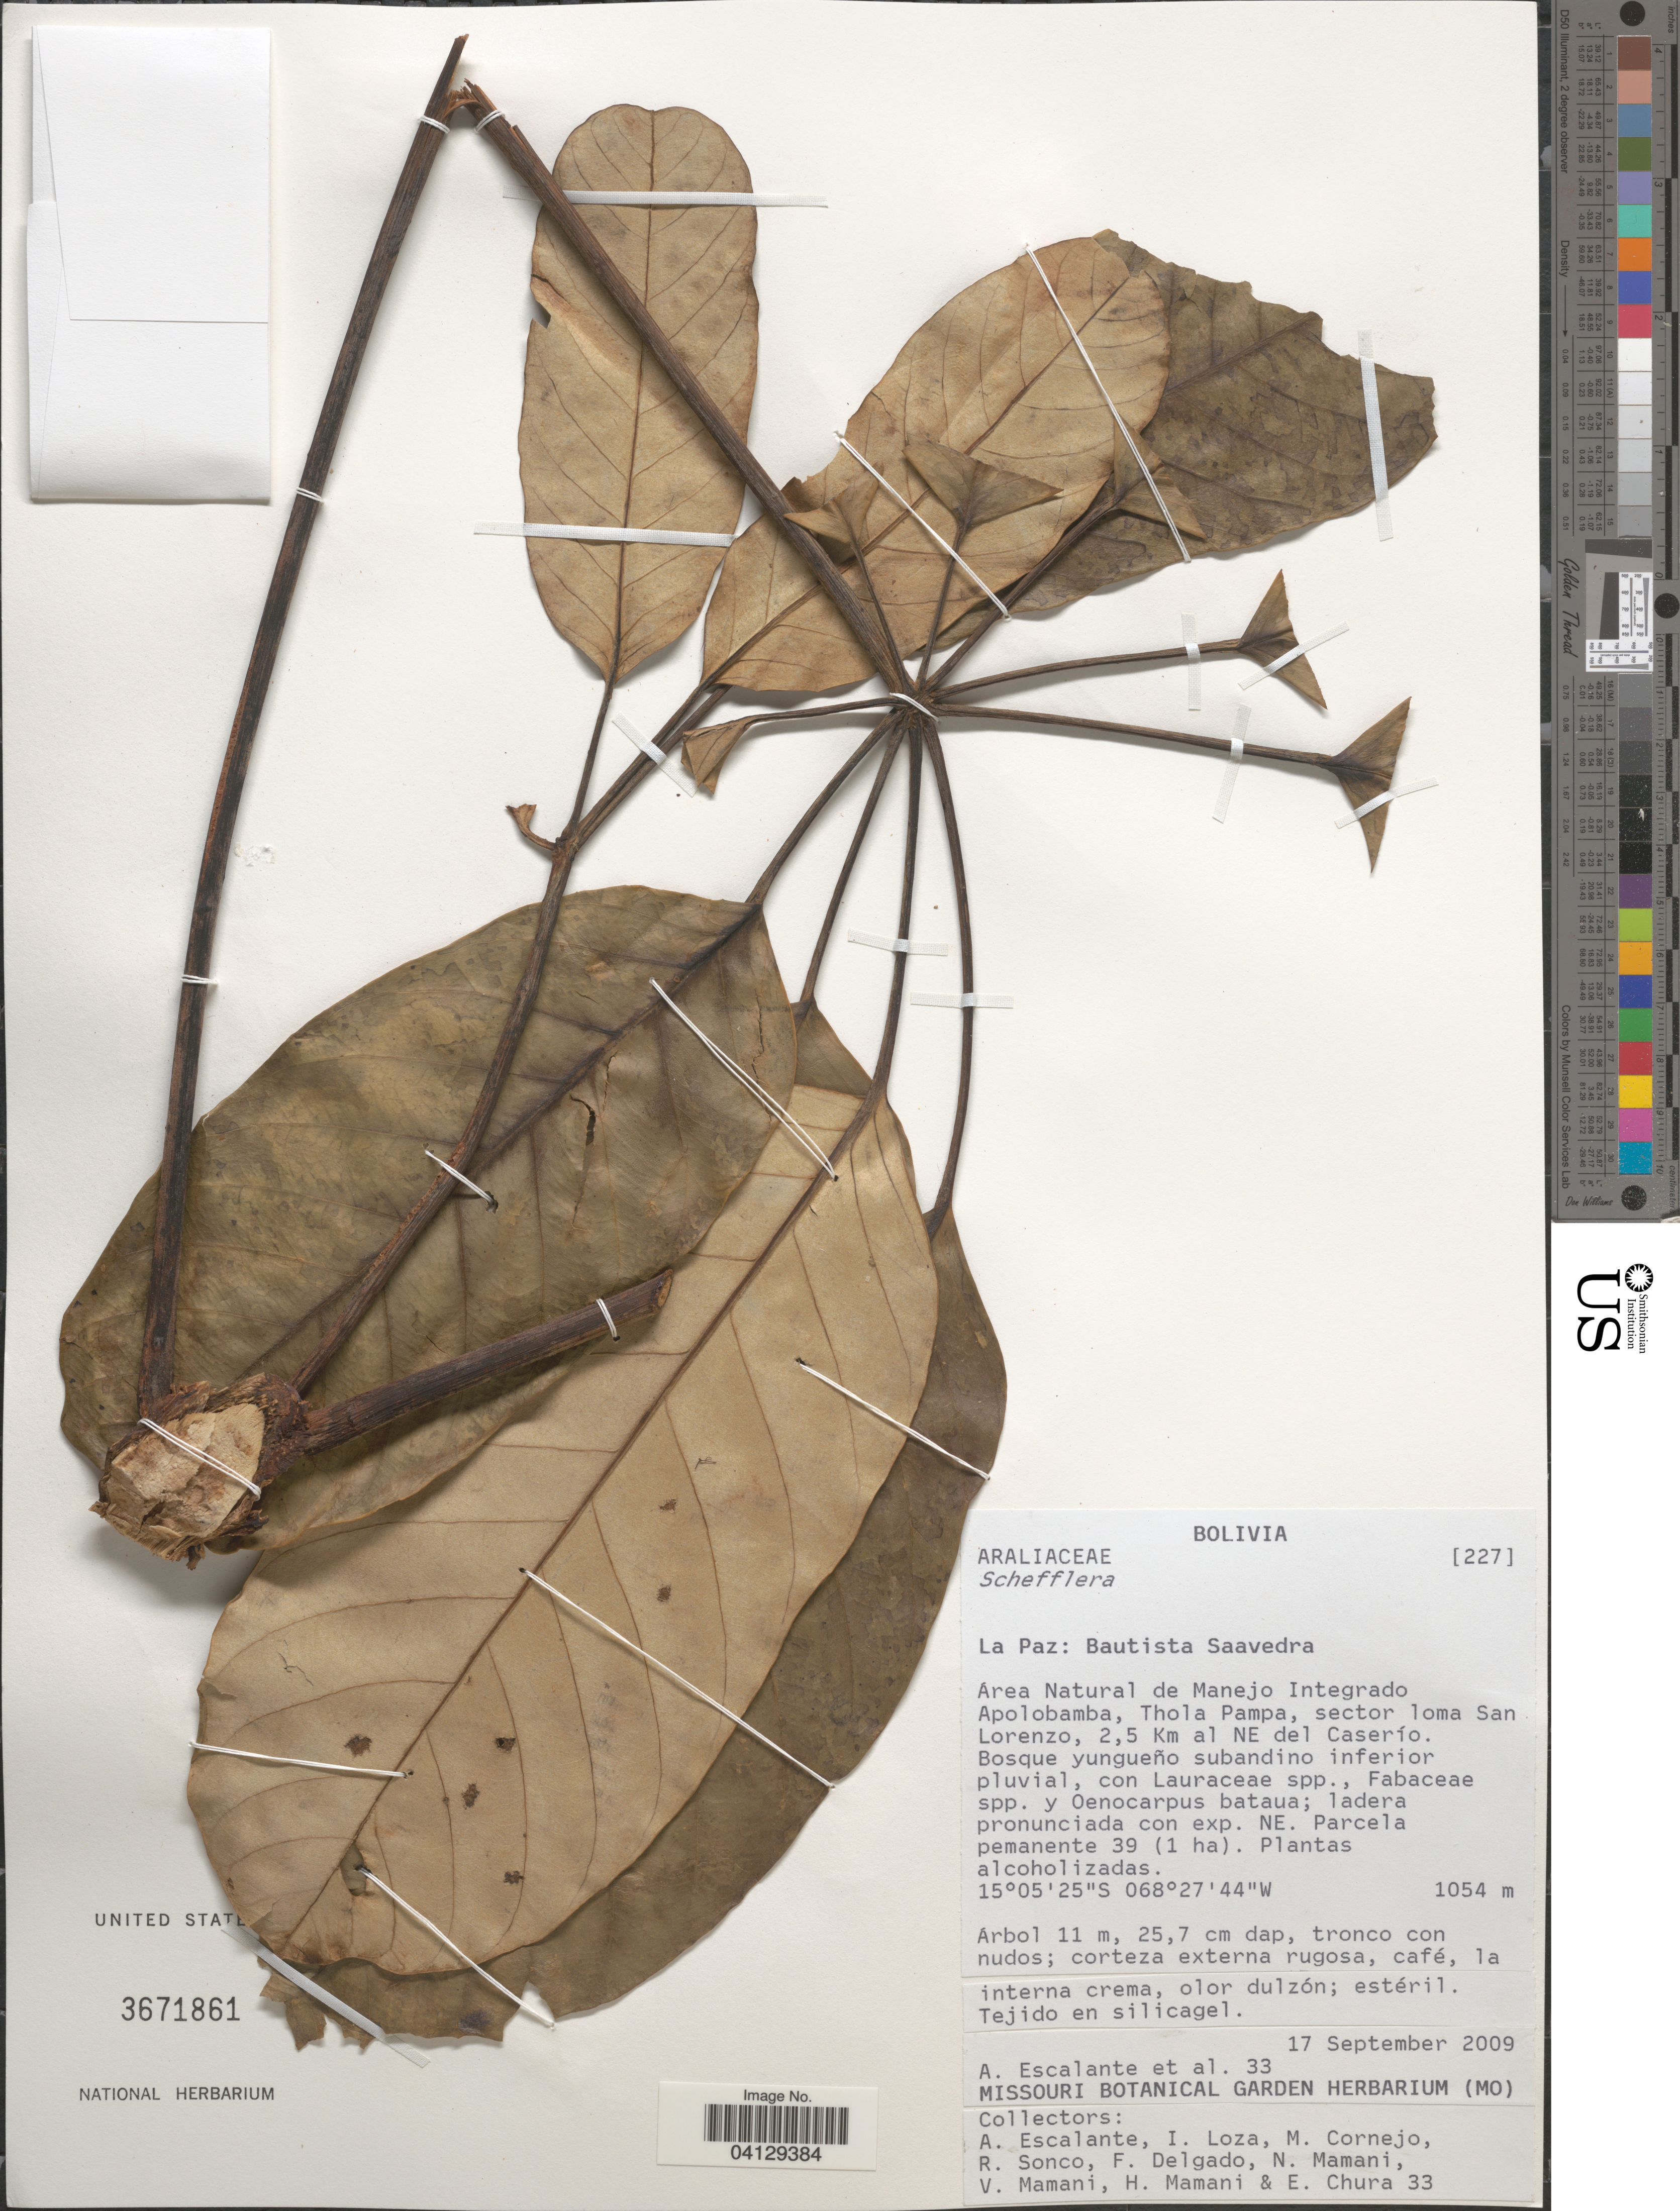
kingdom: Plantae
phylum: Tracheophyta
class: Magnoliopsida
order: Apiales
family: Araliaceae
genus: Schefflera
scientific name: Schefflera sp.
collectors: A. Escalante, I. Loza, M. Cornejo, R. Sonco & et al.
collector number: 33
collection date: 2009-09-17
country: Bolivia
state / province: La Paz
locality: Bautista Saavedra. Área Natural de Manejo Integrado Apolobamba, Thola Pampa, sector loma San Lorenzo, 2,5 Km al NE del Caserío.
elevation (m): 1054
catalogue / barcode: US 3671861